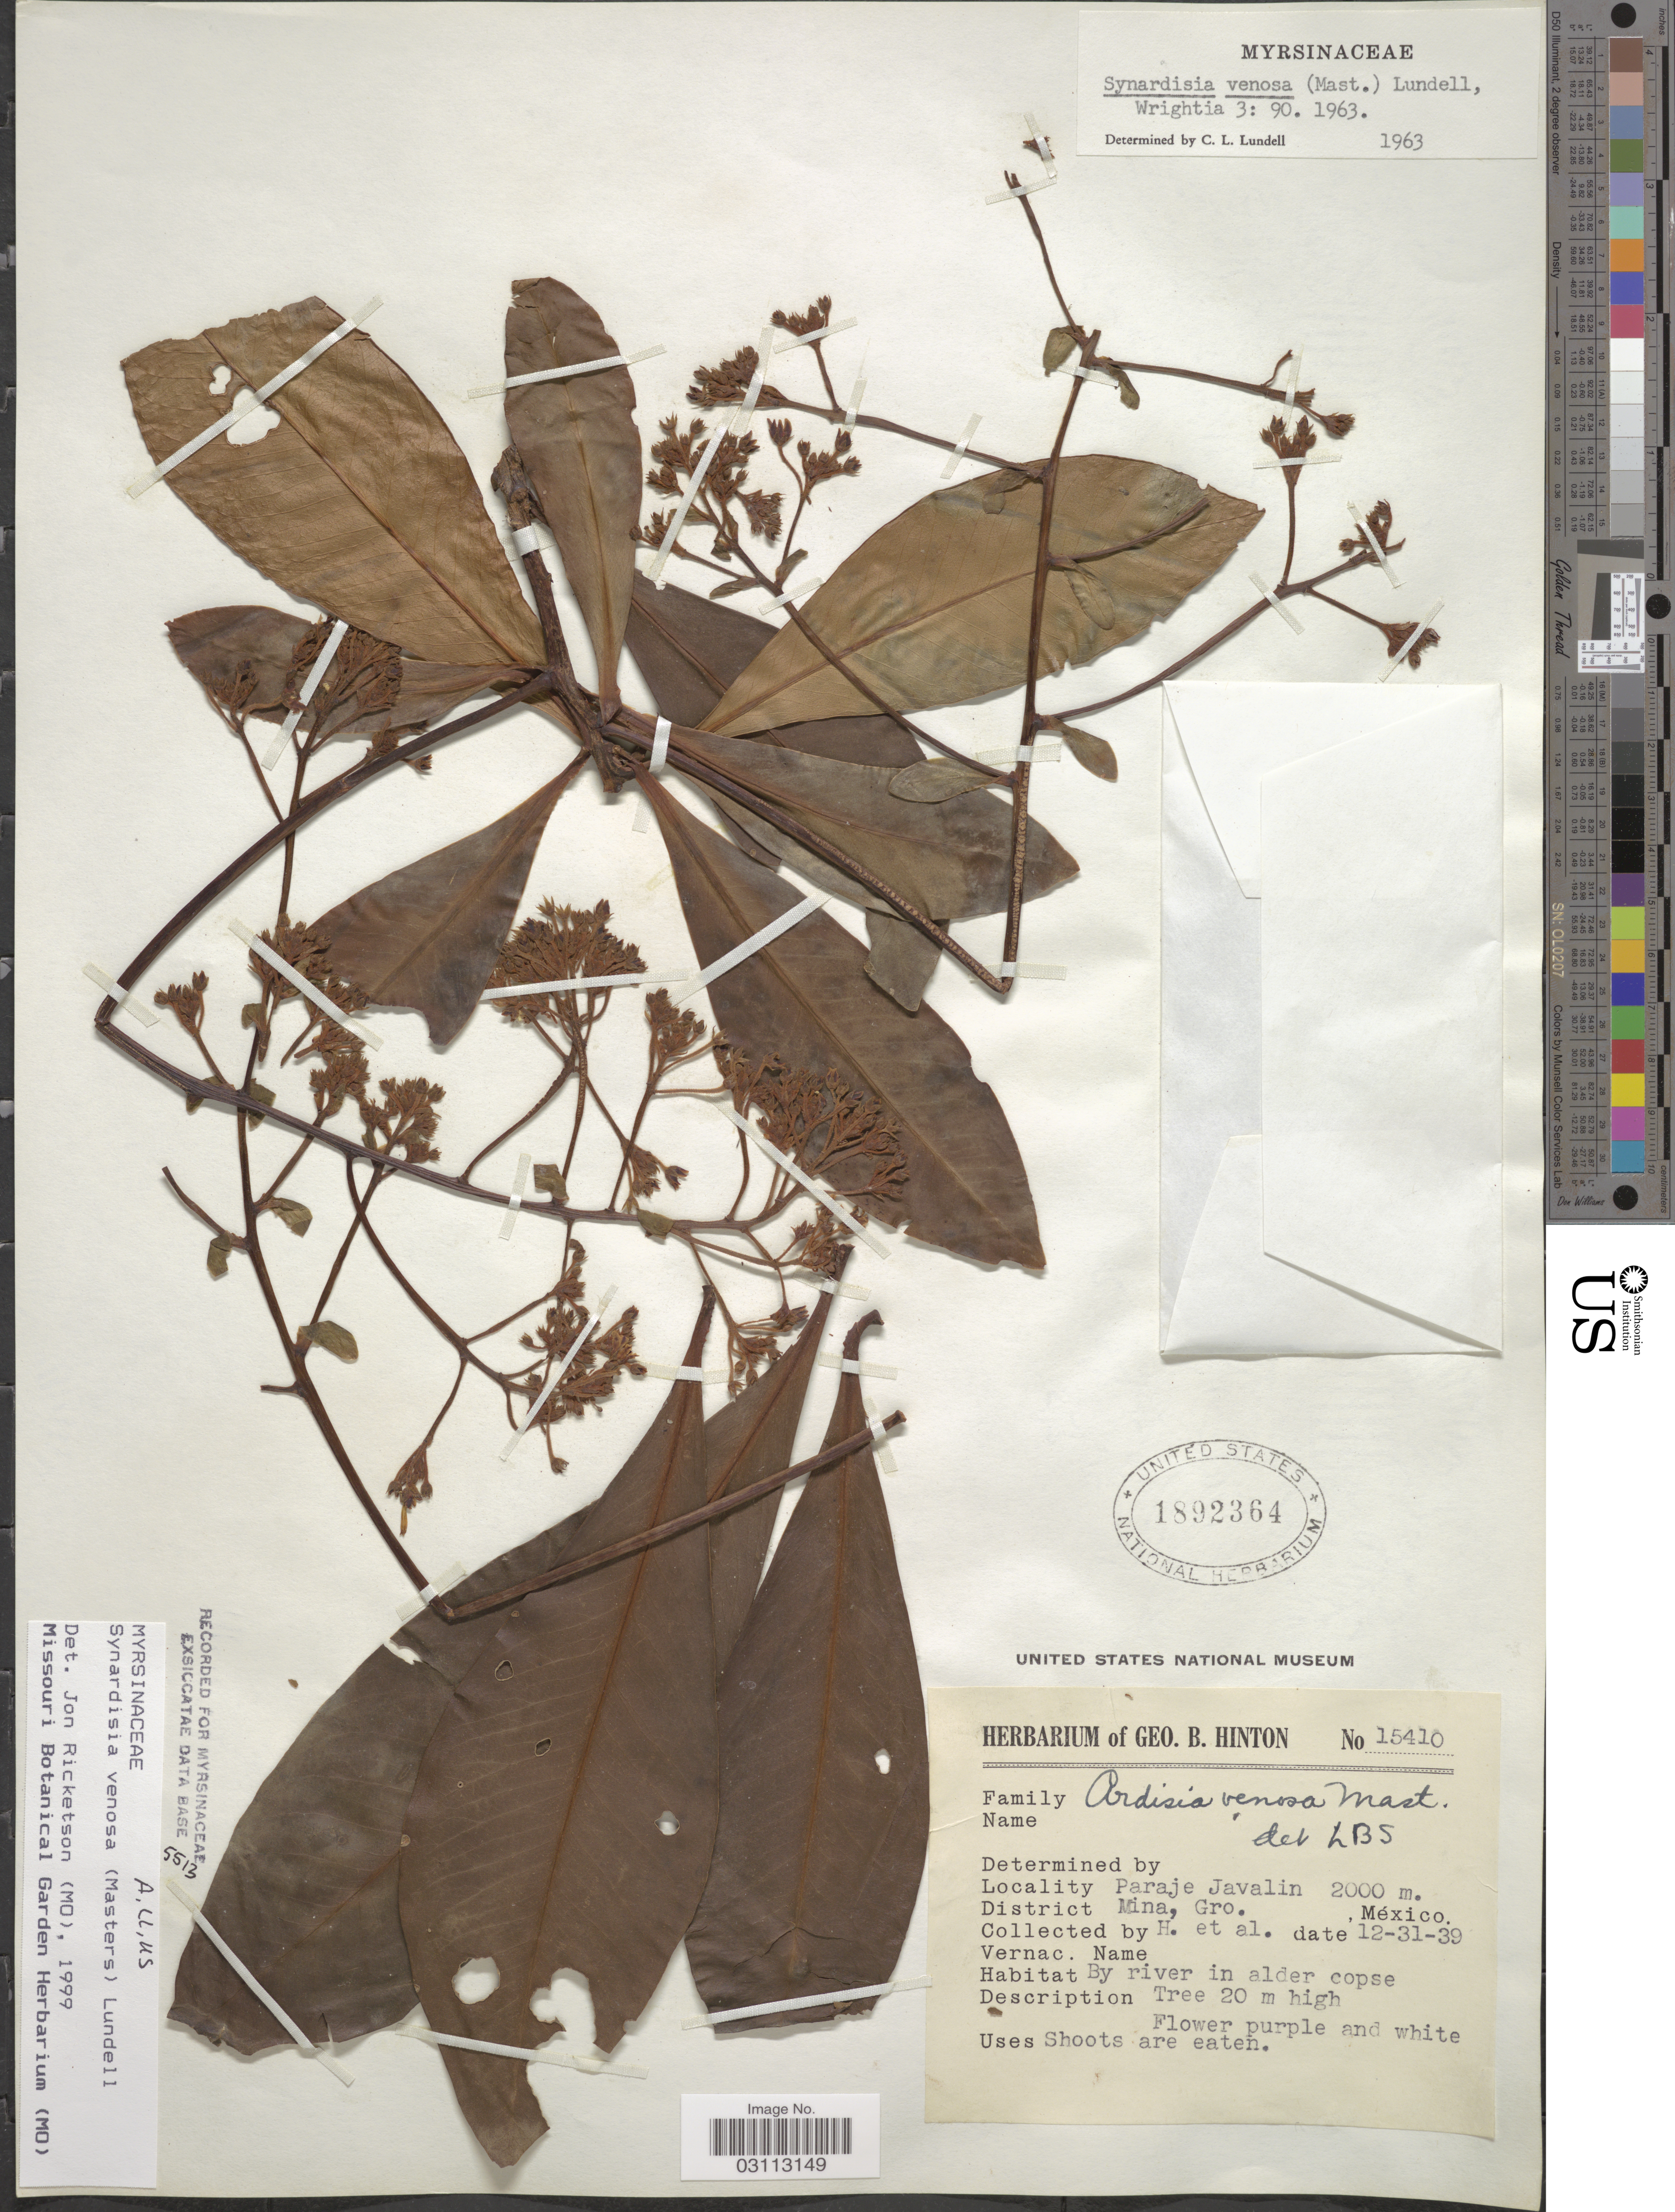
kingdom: Plantae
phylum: Tracheophyta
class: Magnoliopsida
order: Ericales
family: Primulaceae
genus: Synardisia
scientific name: Synardisia venosa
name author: (Mast.) Lundell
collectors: G. B. Hinton & et al.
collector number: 15410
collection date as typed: Transcribed d/m/y: 31/12/39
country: Mexico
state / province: Guerrero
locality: Paraje Javalin. District Mina, Gro.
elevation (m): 2000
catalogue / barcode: US 1892364